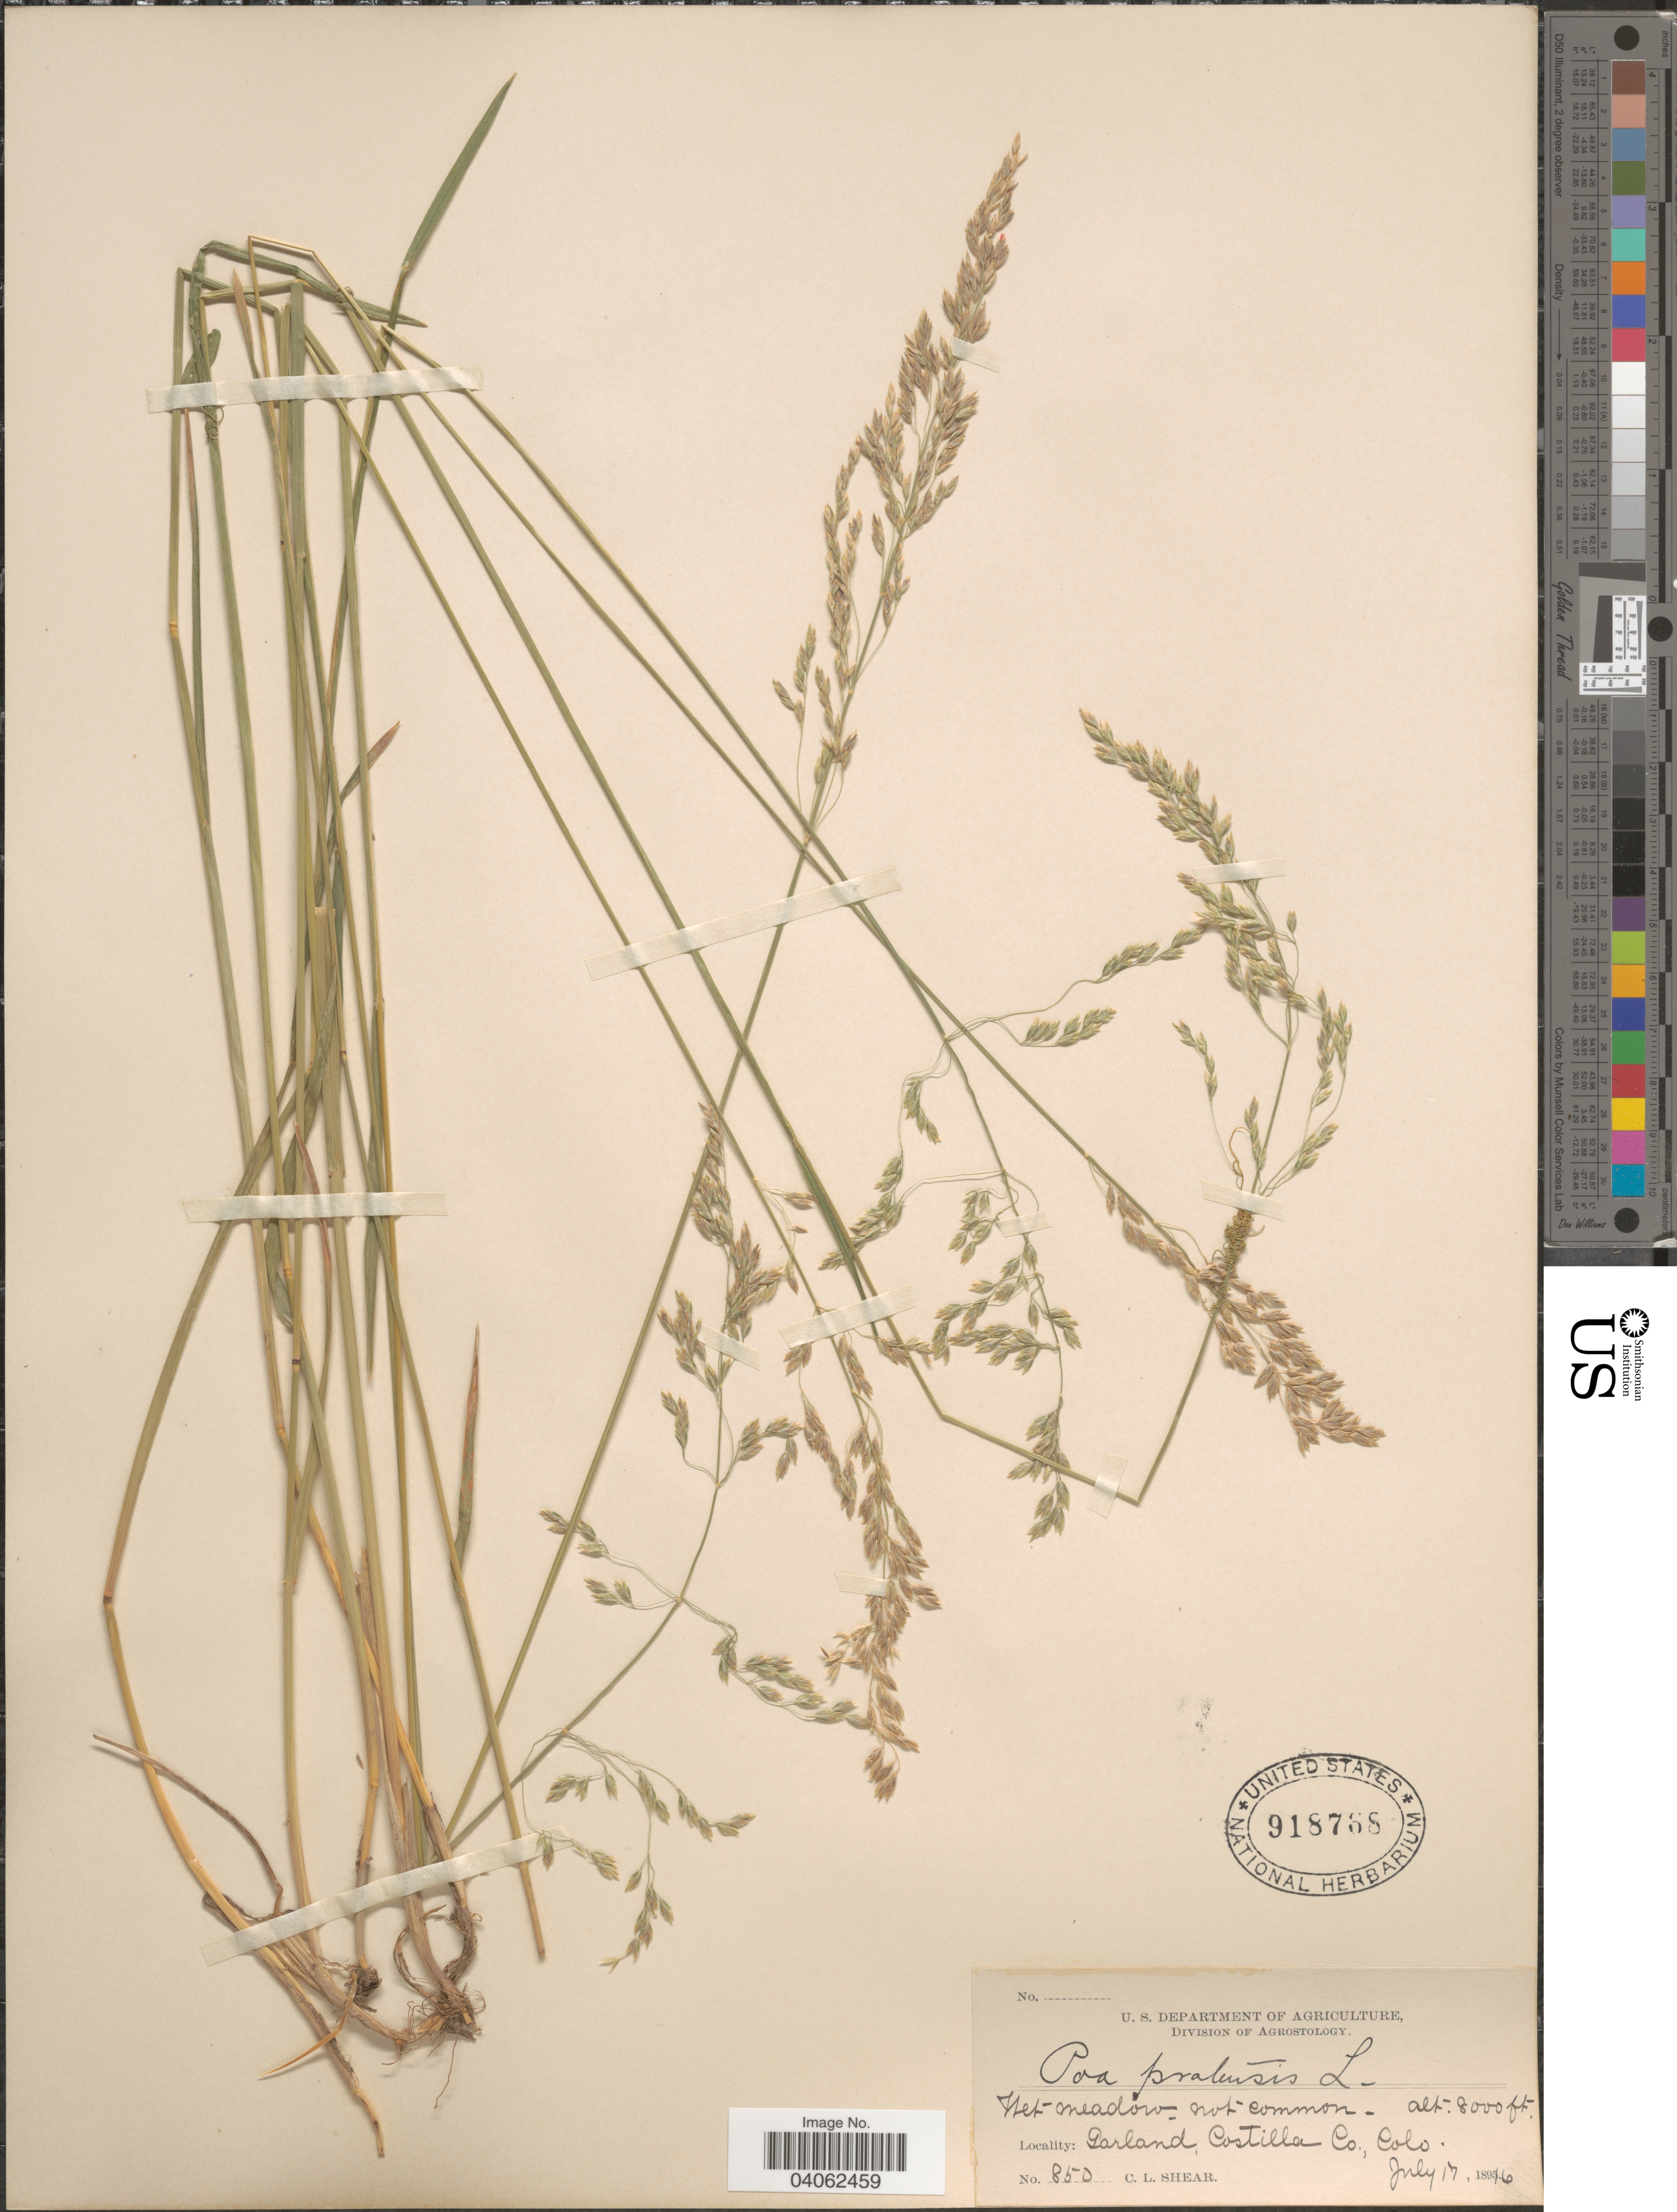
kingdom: Plantae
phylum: Tracheophyta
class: Liliopsida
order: Poales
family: Poaceae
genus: Poa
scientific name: Poa pratensis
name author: L.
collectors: C. L. Shear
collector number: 850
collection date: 1896-07-17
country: United States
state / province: Colorado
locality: Garland, Costilla Co.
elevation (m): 2438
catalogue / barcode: US 918768